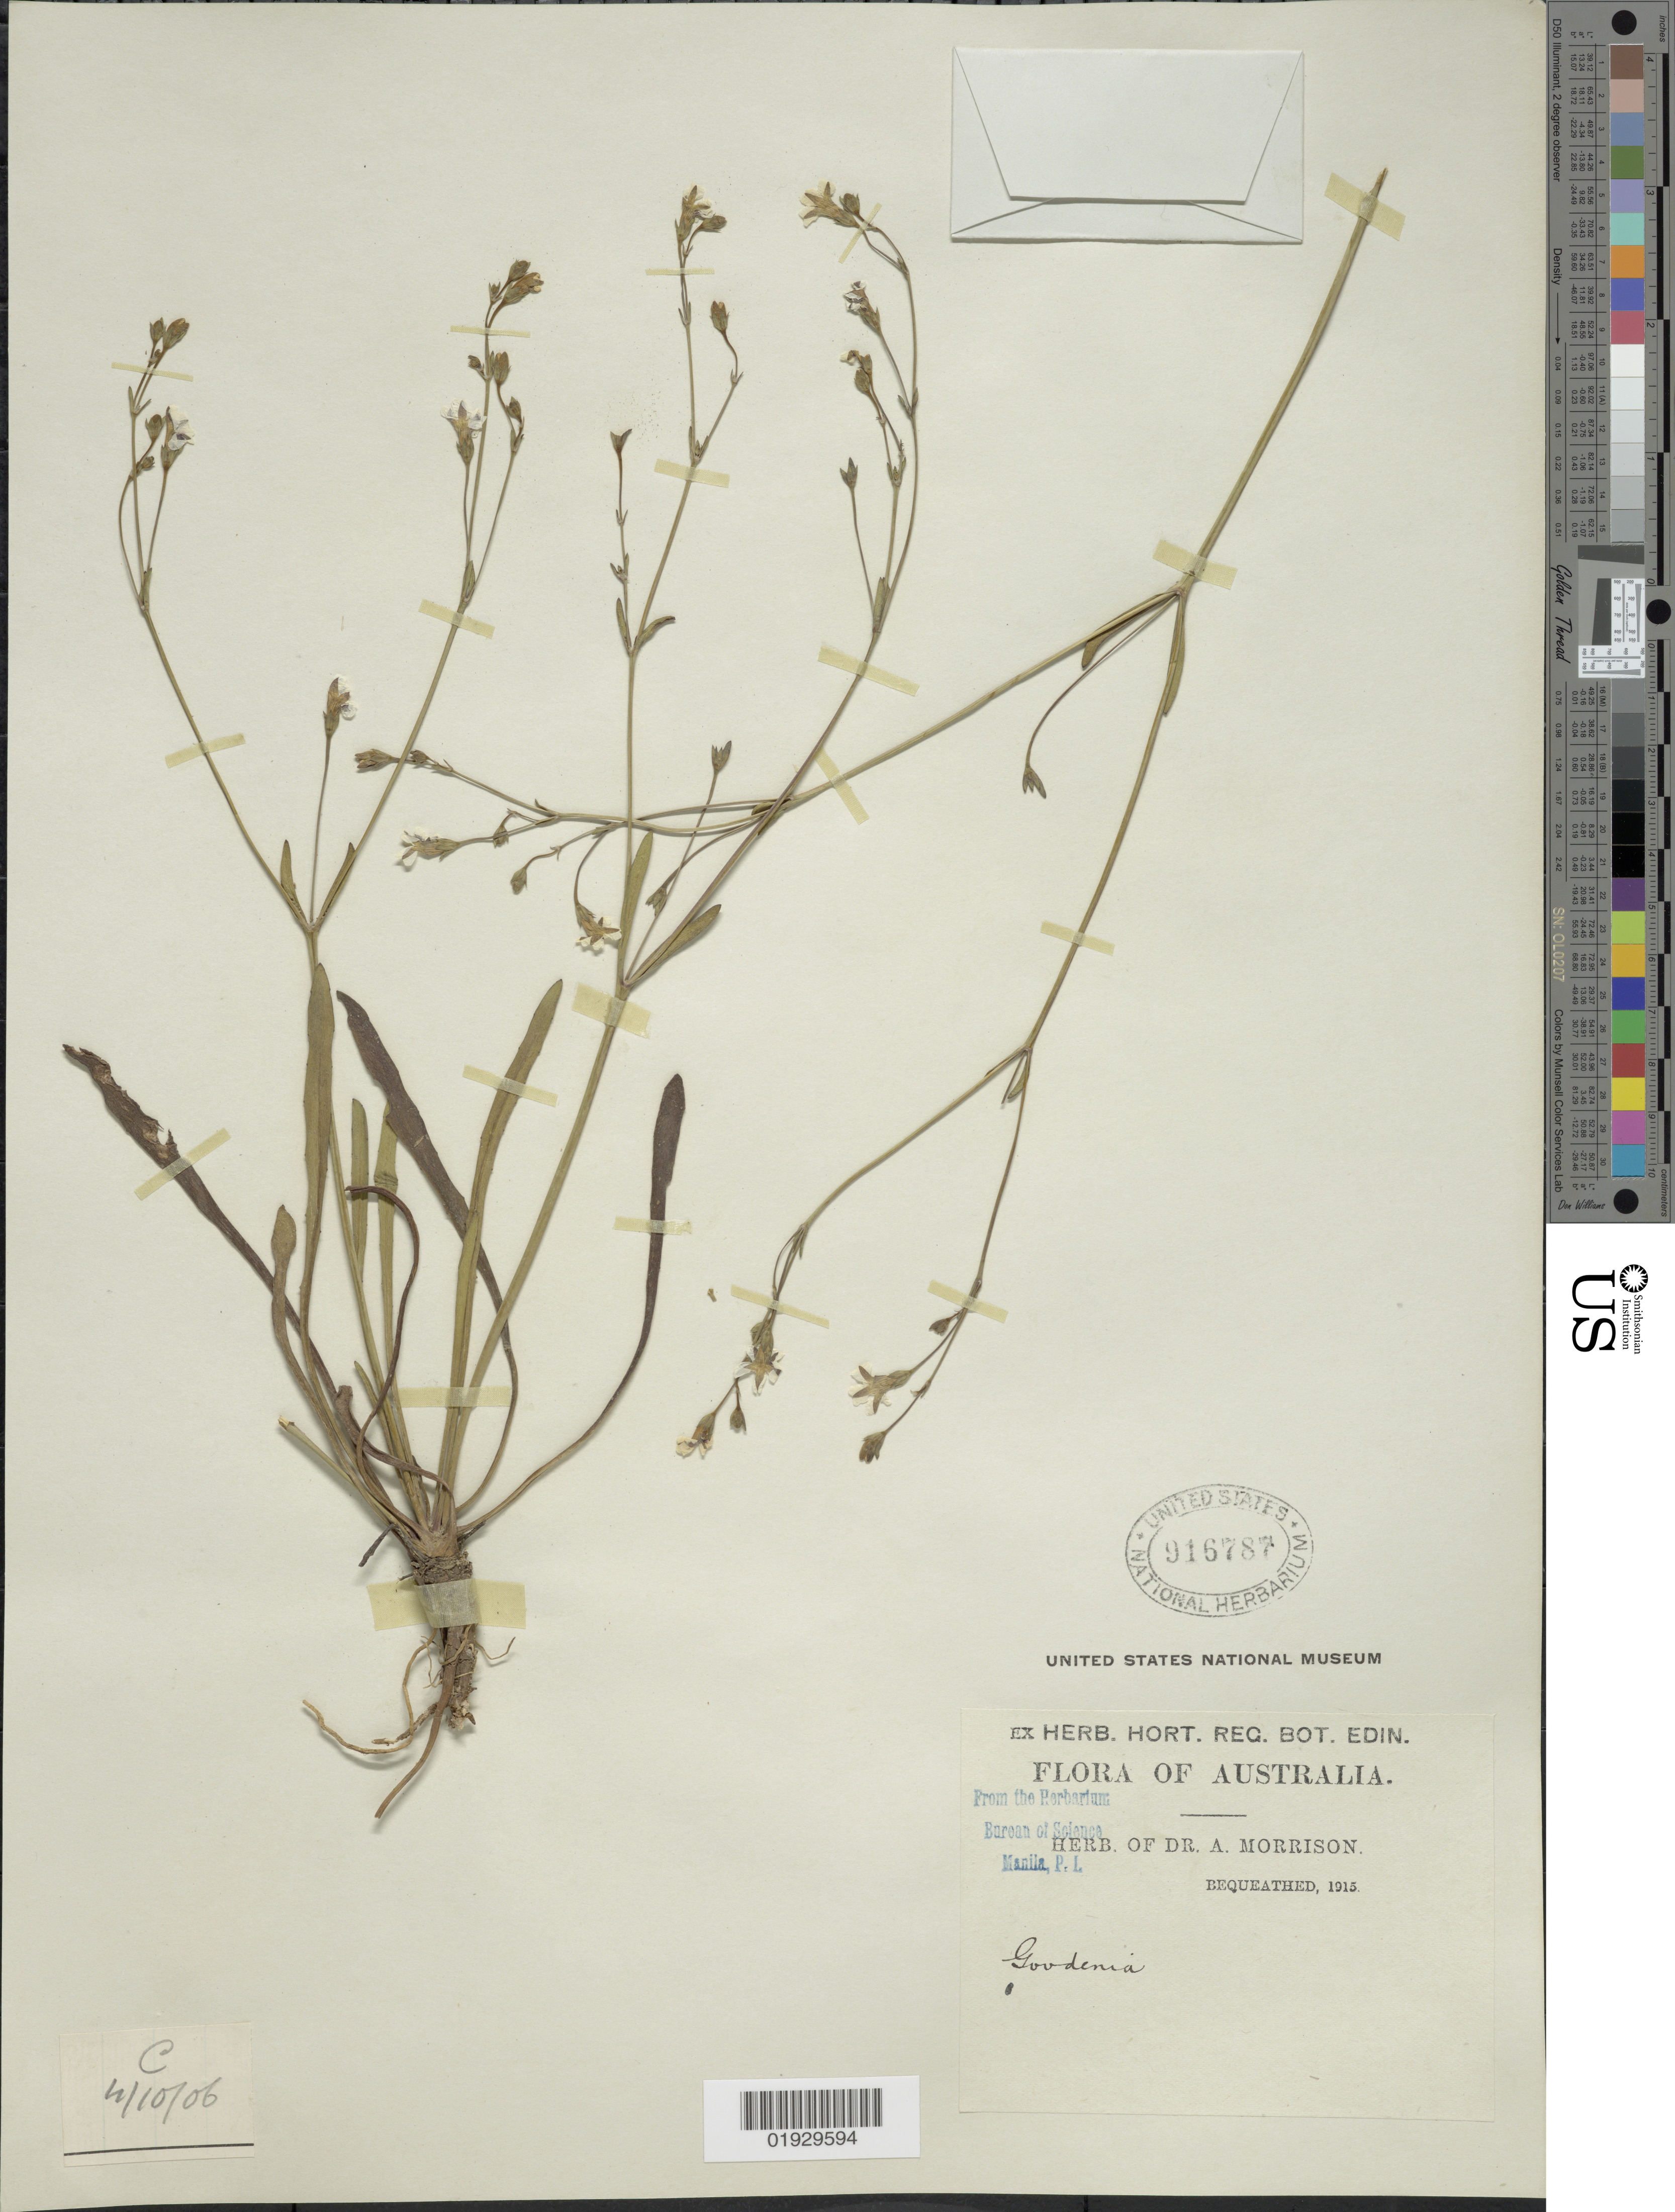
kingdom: Plantae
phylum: Tracheophyta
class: Magnoliopsida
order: Asterales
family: Goodeniaceae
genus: Goodenia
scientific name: Goodenia sp.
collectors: ex herb. Dr. A. Morrison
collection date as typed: Transcribed d/m/y: 4/10/6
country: Australia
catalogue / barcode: US 916787